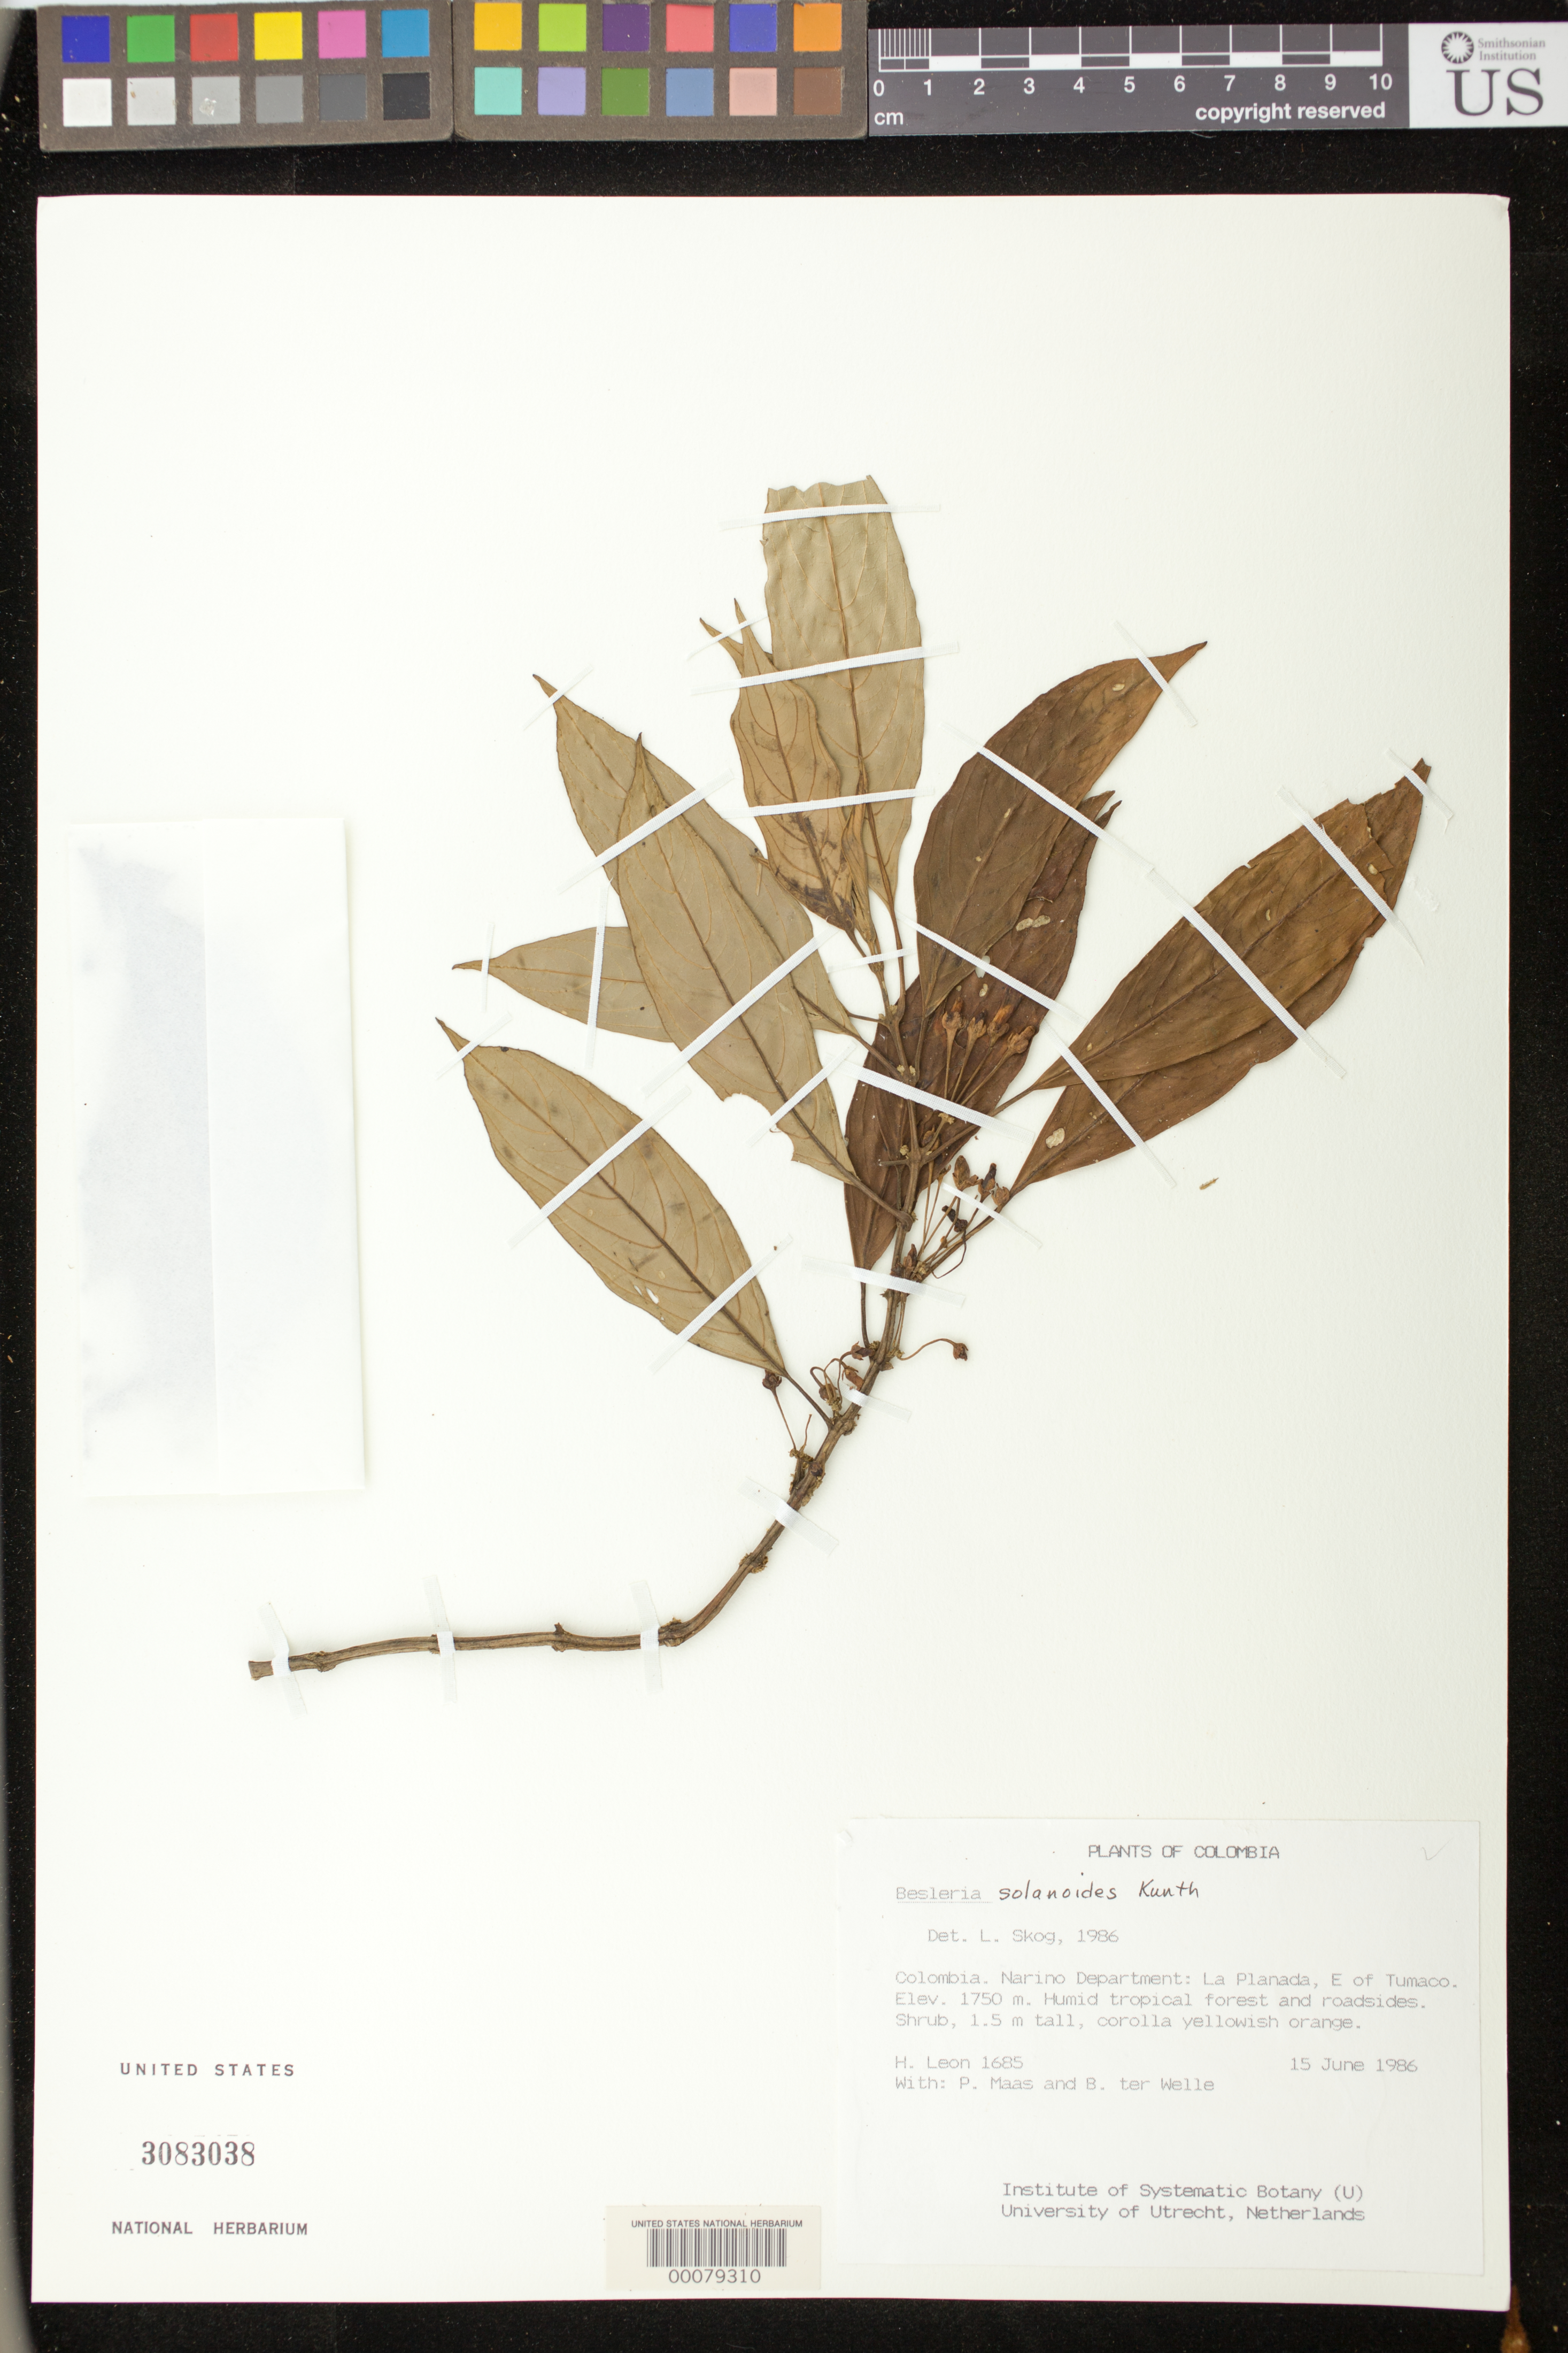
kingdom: Plantae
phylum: Tracheophyta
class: Magnoliopsida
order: Lamiales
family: Gesneriaceae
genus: Besleria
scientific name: Besleria solanoides var. solanoides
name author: Kunth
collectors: H. León, P. Maas & B. Welle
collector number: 1685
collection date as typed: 15 Jun 1986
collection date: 1986-06-15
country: Colombia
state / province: Nariño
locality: La Planada, E of Tumaco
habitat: Humid tropical forest and roadsides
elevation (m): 1750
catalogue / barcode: US 3083038